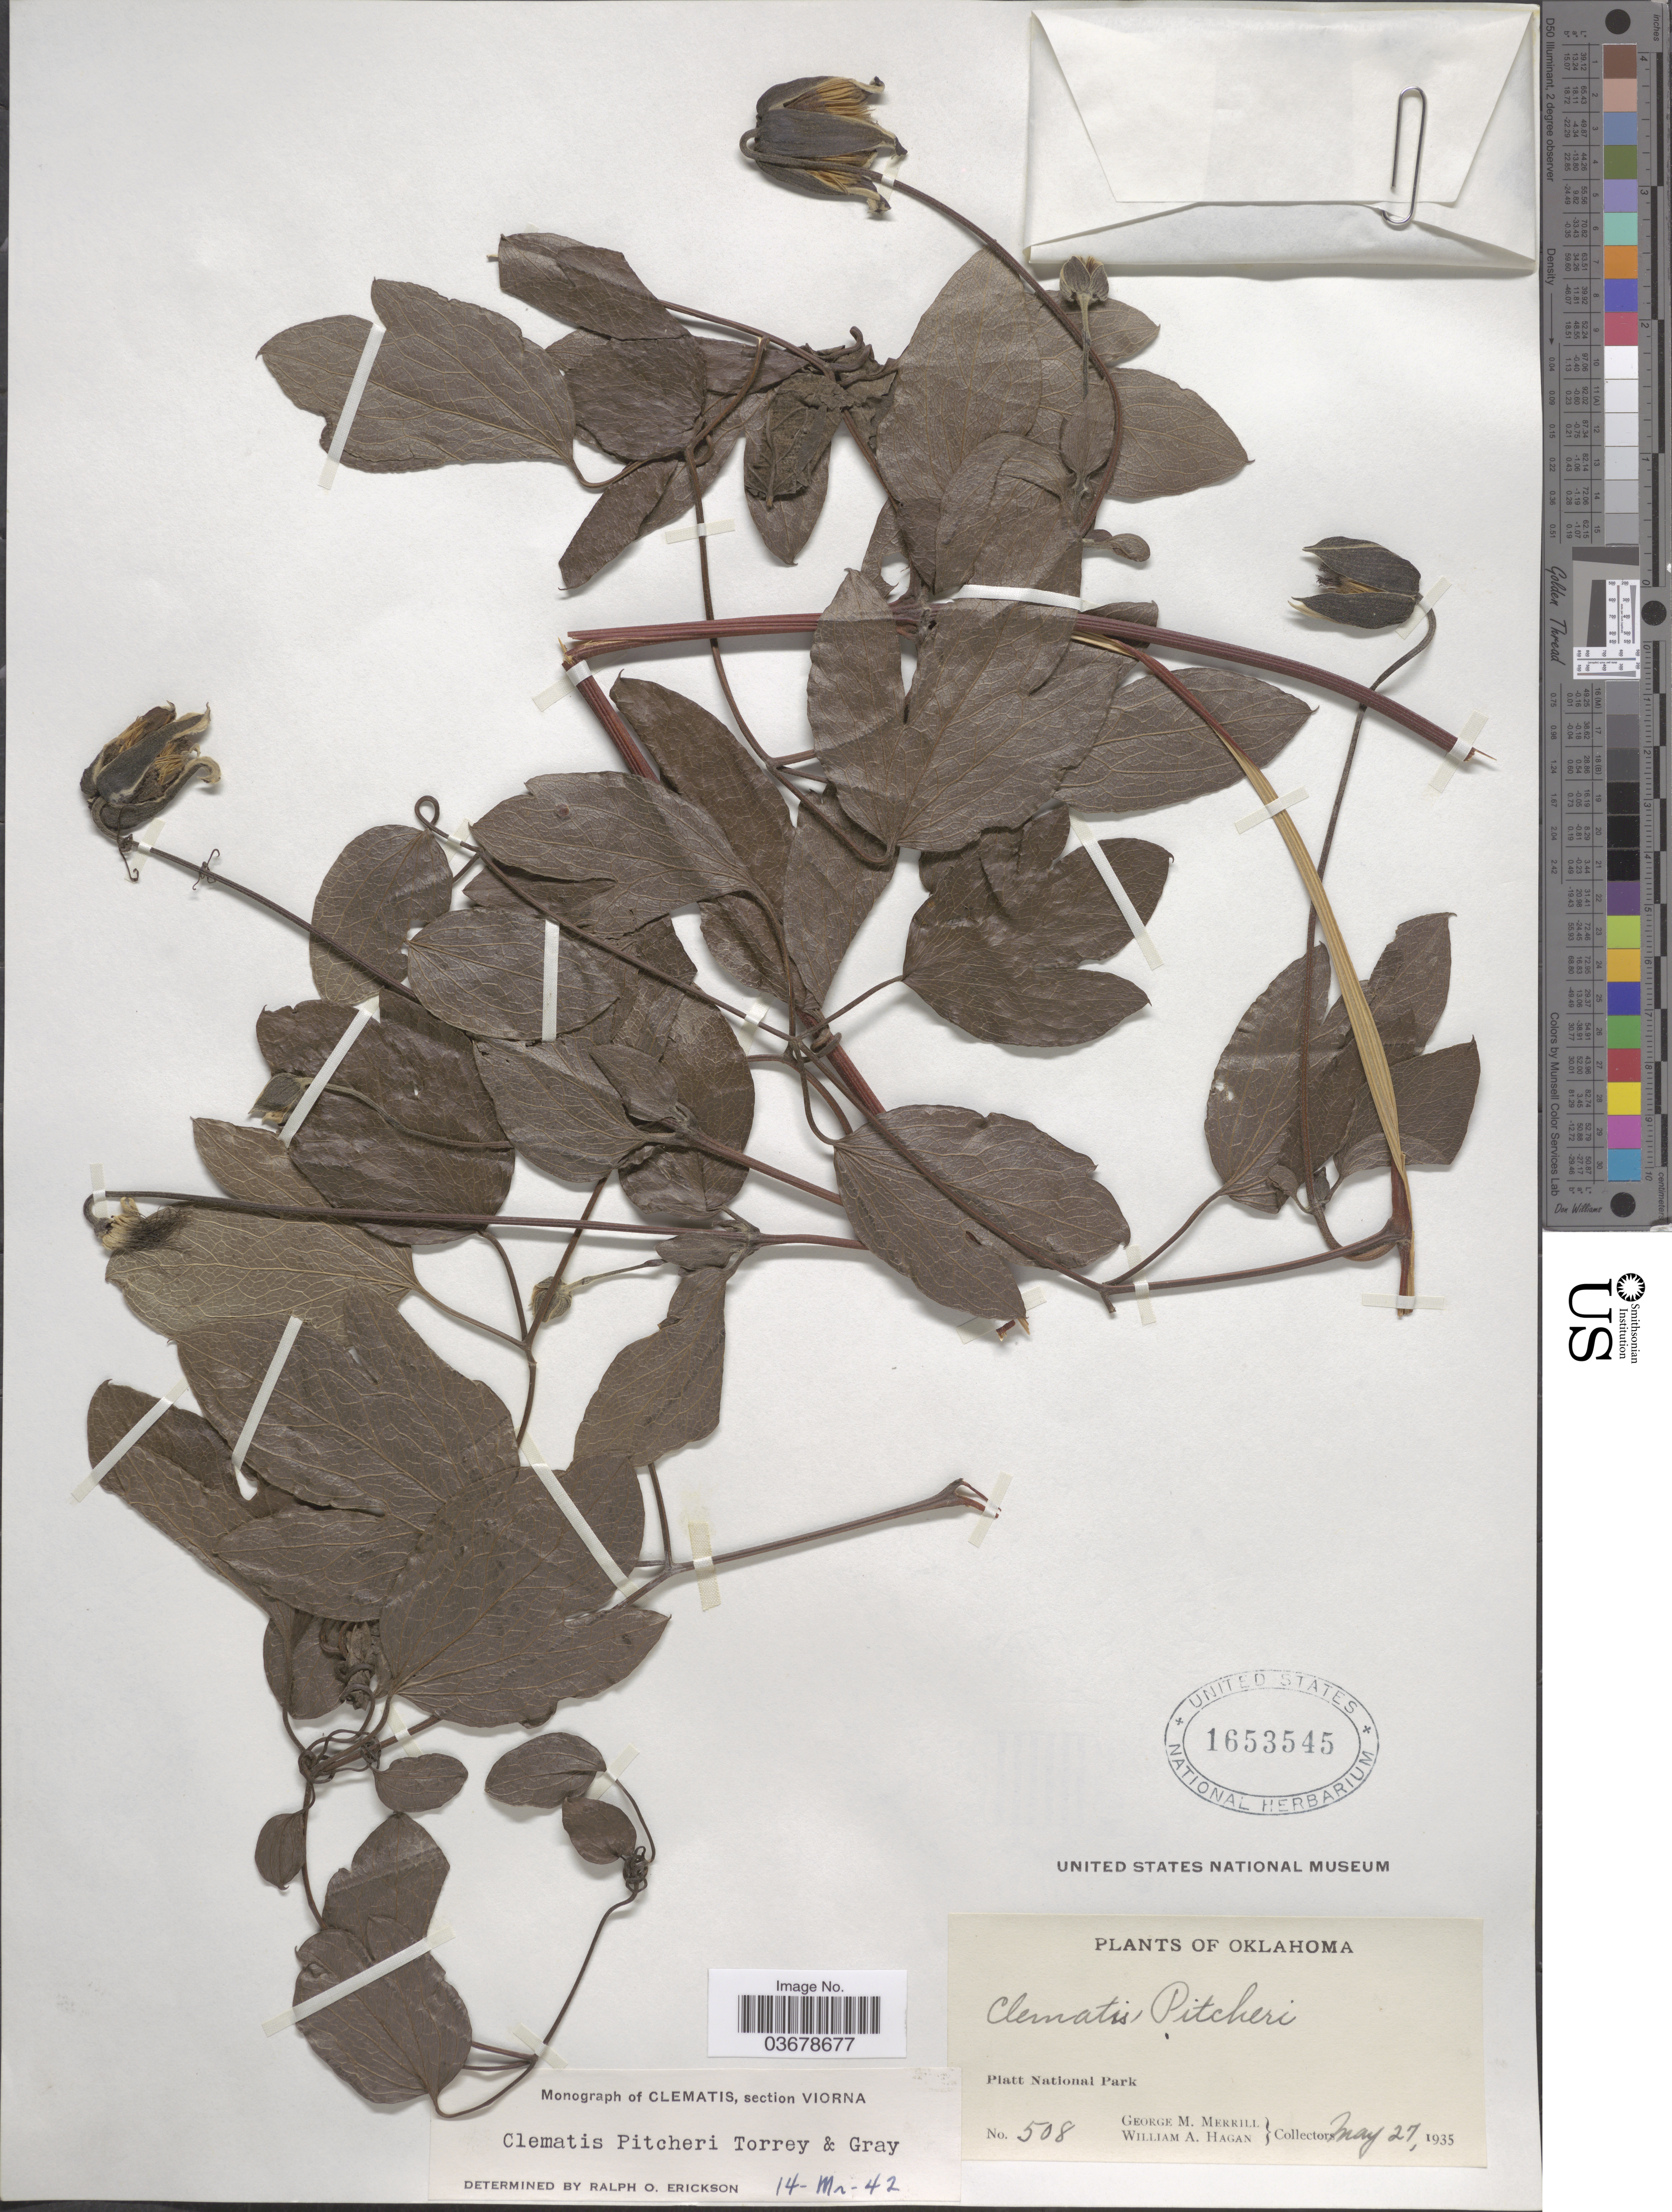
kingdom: Plantae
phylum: Tracheophyta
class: Magnoliopsida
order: Ranunculales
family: Ranunculaceae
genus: Clematis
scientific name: Clematis viorna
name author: L.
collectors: G. M. Merrill & W. Hagan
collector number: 508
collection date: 1935-05-27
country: United States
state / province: Oklahoma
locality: Platt National Park.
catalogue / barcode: US 1653545